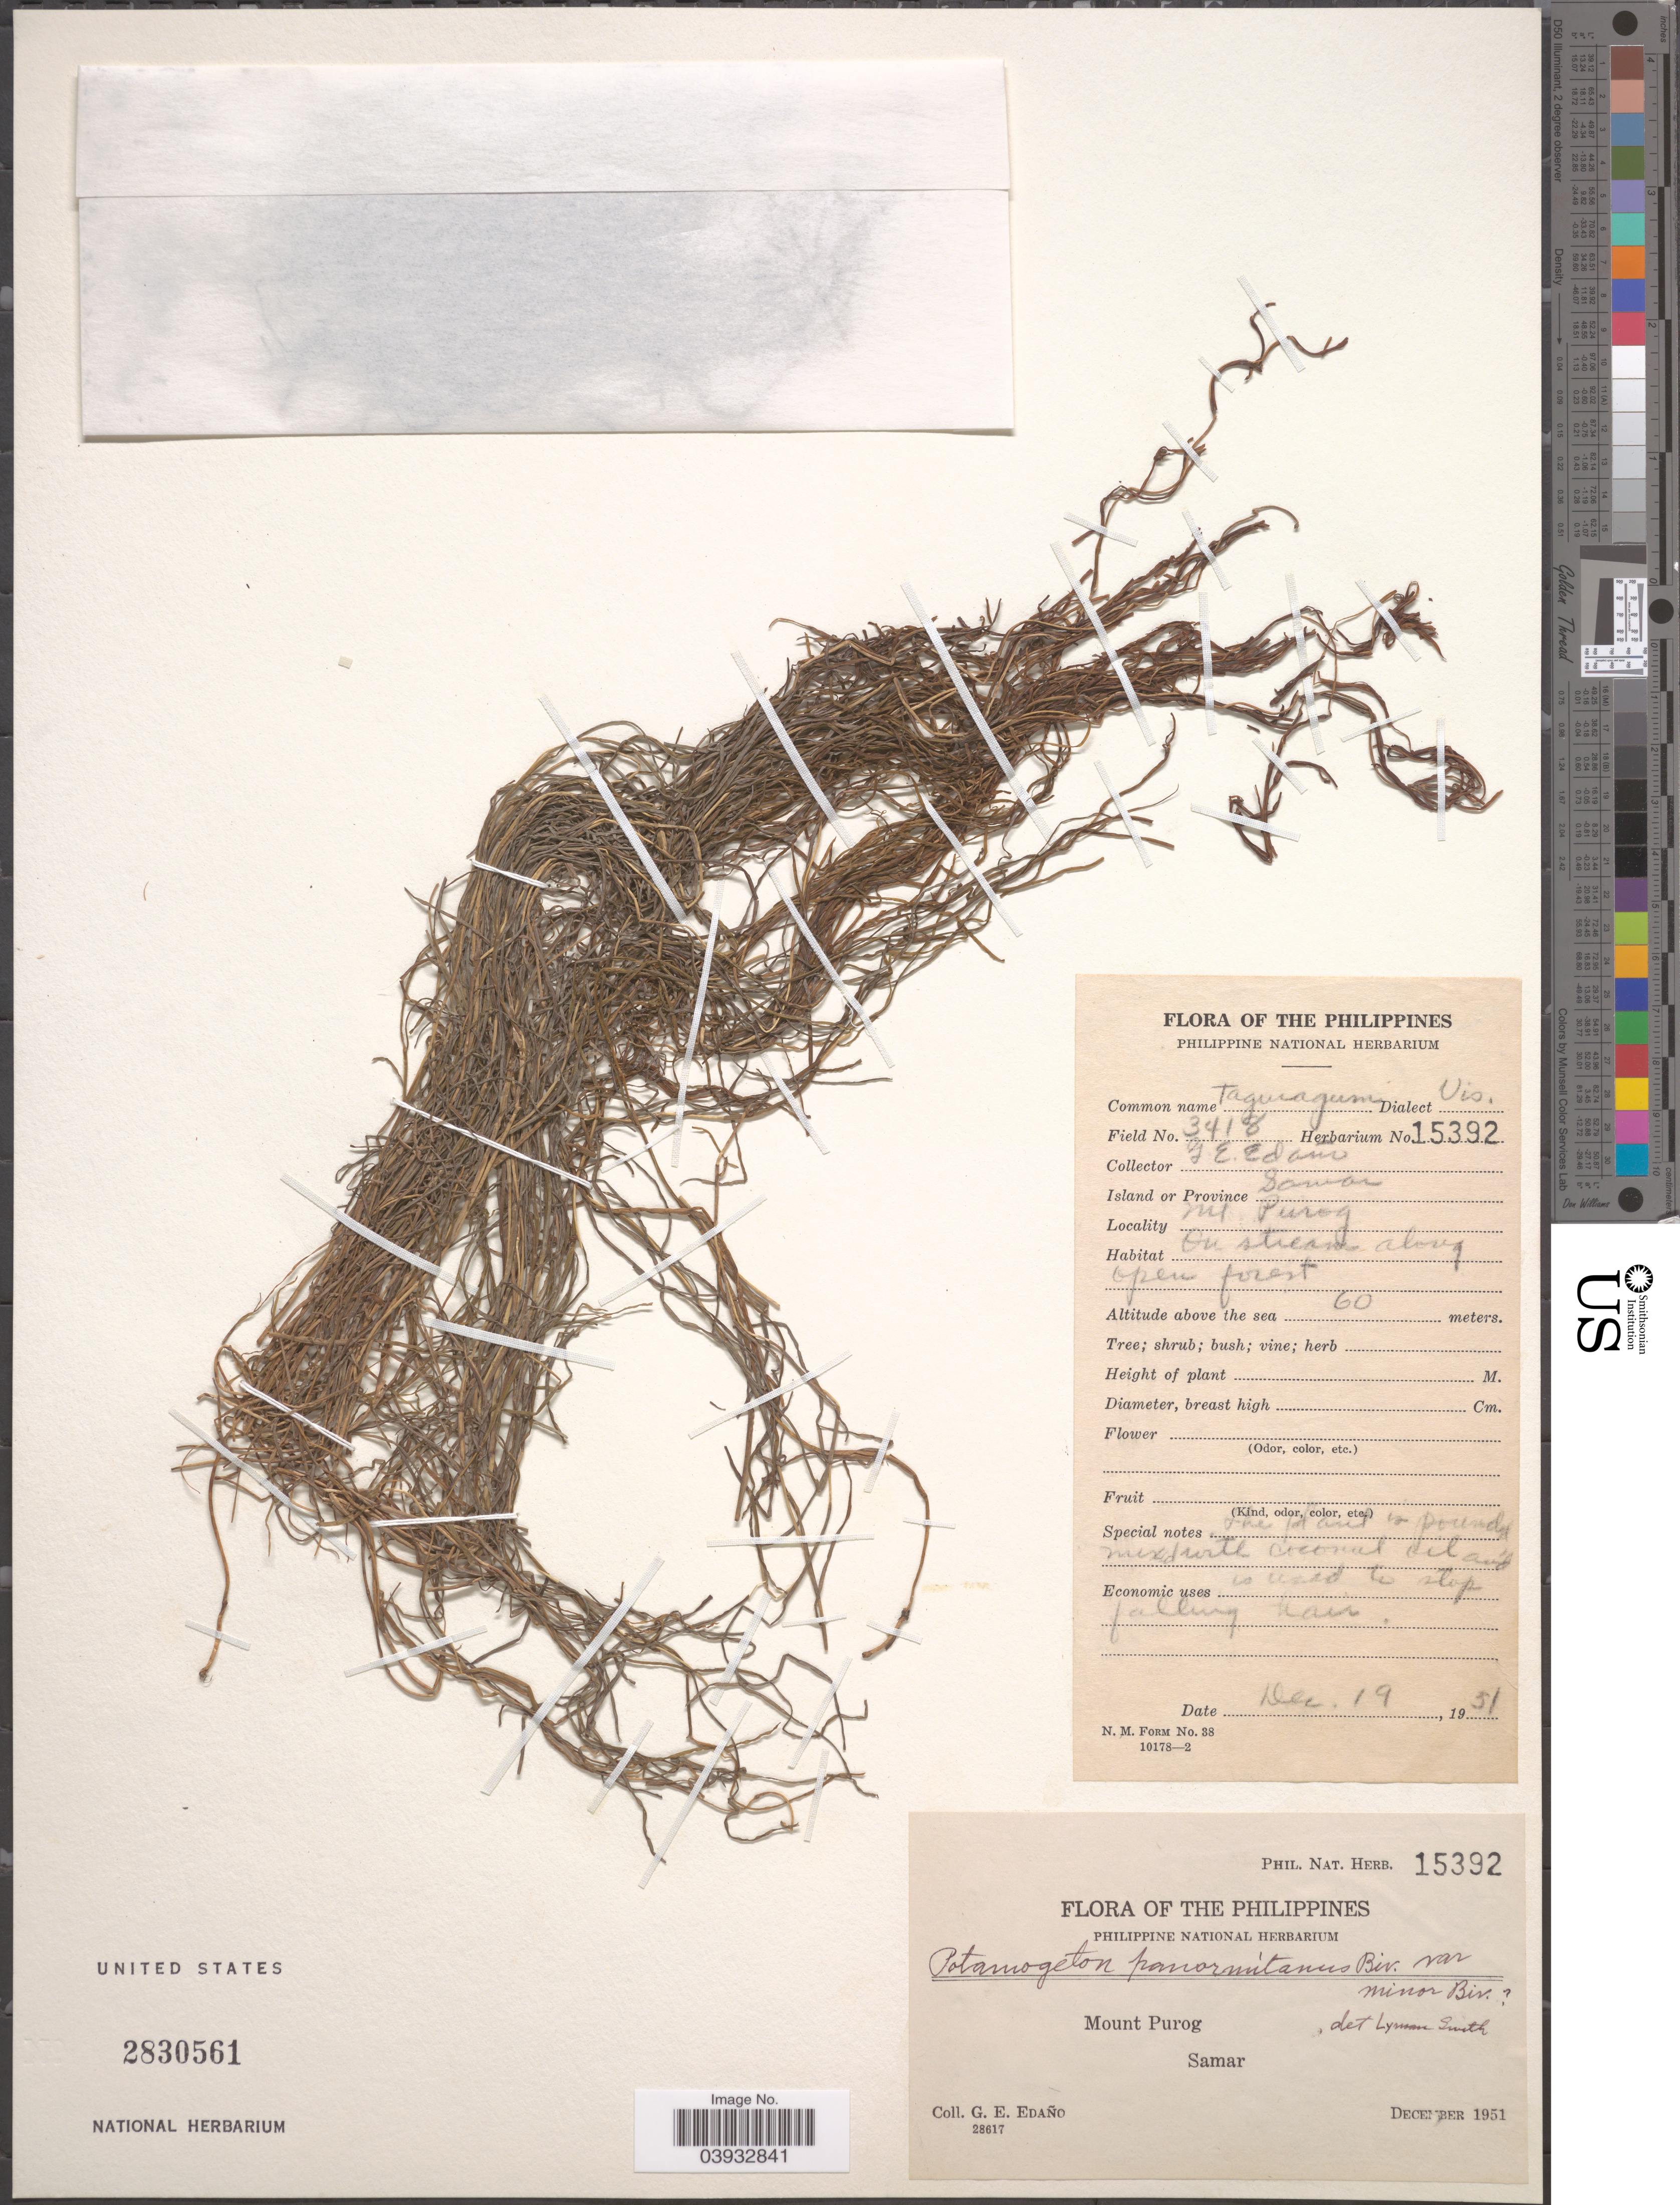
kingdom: Plantae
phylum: Tracheophyta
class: Liliopsida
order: Alismatales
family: Potamogetonaceae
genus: Potamogeton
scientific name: Potamogeton panormitanus var. minor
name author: Biv. ex Gussone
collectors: G. E. Edaño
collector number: Phil. Nat. Herb. 15392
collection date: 1951-12-19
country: Philippines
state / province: Eastern Visayas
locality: Mount Purog, Samar. On streams along open forest.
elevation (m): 60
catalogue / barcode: US 2830561